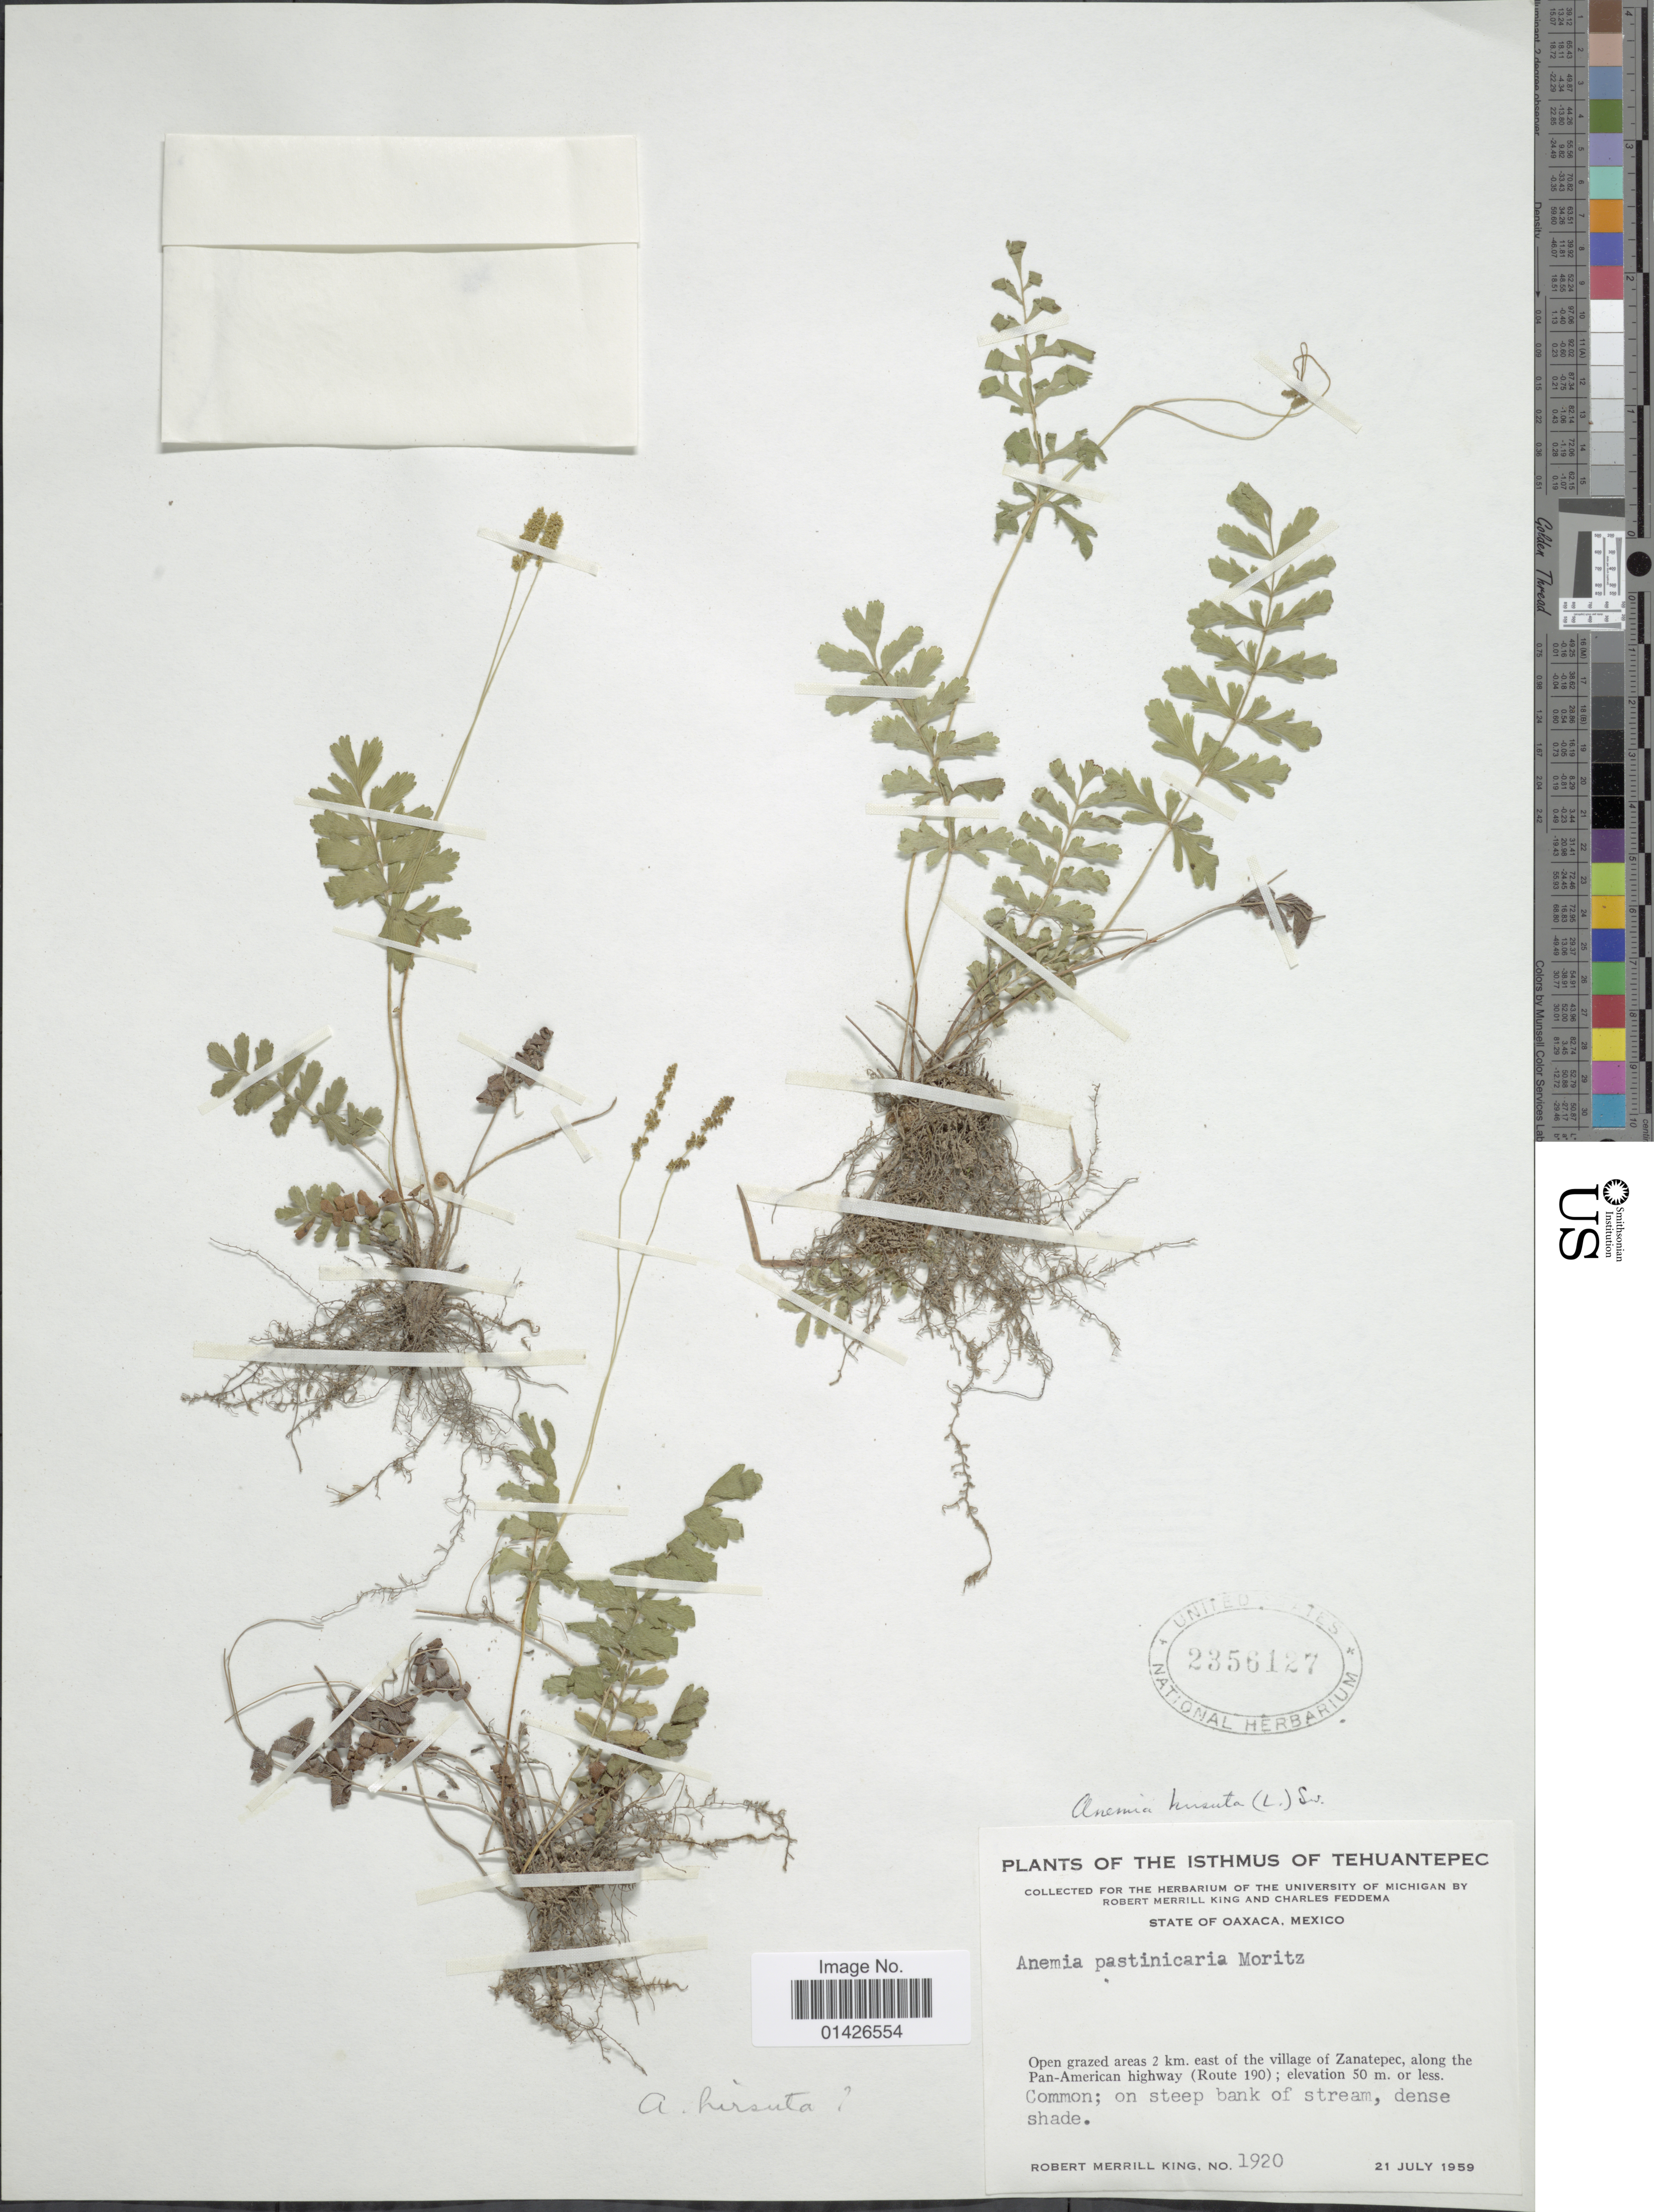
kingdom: Plantae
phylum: Tracheophyta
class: Polypodiopsida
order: Schizaeales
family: Anemiaceae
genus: Anemia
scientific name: Anemia hirsuta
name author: (L.) Sw.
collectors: R. M. King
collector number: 1920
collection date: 1959-07-21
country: Mexico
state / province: Oaxaca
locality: The Isthmus of Tehuantepec, Open grazed areas 2 km. east of the village of Zanatepec, along the Pan-Americab highway (Route 190)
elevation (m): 50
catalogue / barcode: US 2356127